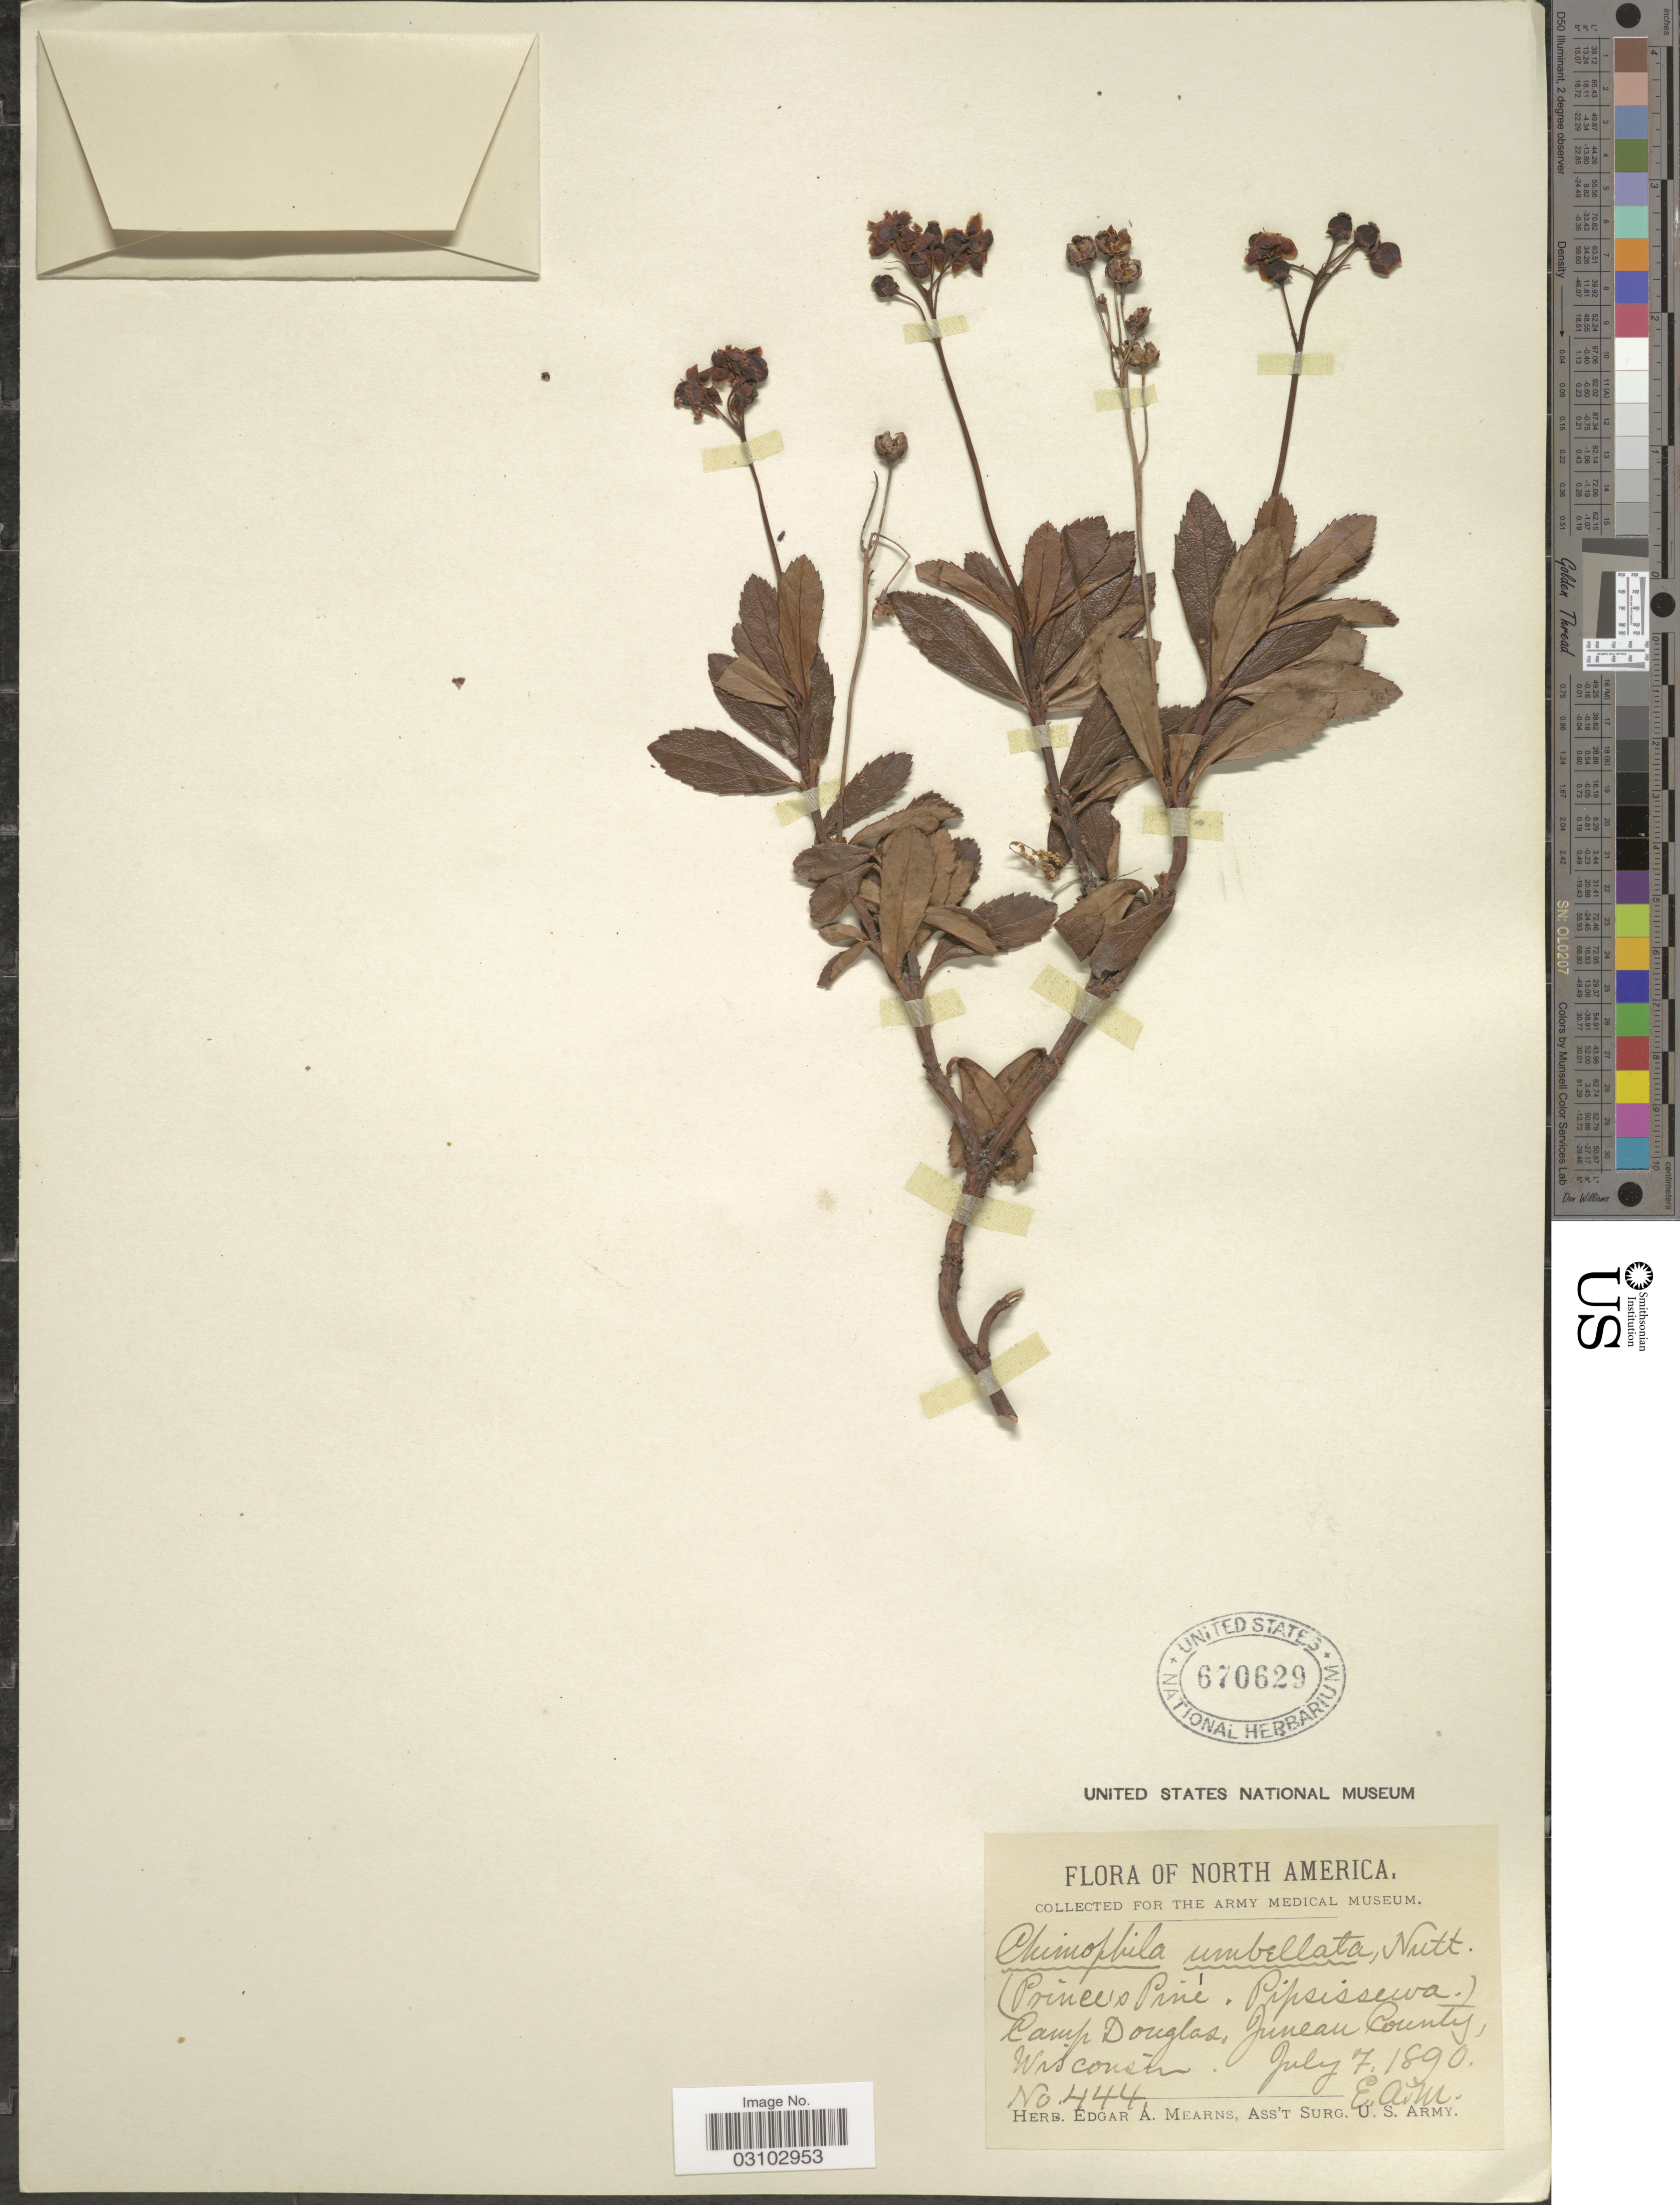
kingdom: Plantae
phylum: Tracheophyta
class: Magnoliopsida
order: Ericales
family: Ericaceae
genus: Chimaphila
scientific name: Chimaphila umbellata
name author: (L.) W.P.C. Barton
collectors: E. A. Mearns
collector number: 444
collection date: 1890-07-07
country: United States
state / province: Wisconsin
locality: (Prince's Pine. Pipissewa). Camp Douglas, Juneau County.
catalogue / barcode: US 670629